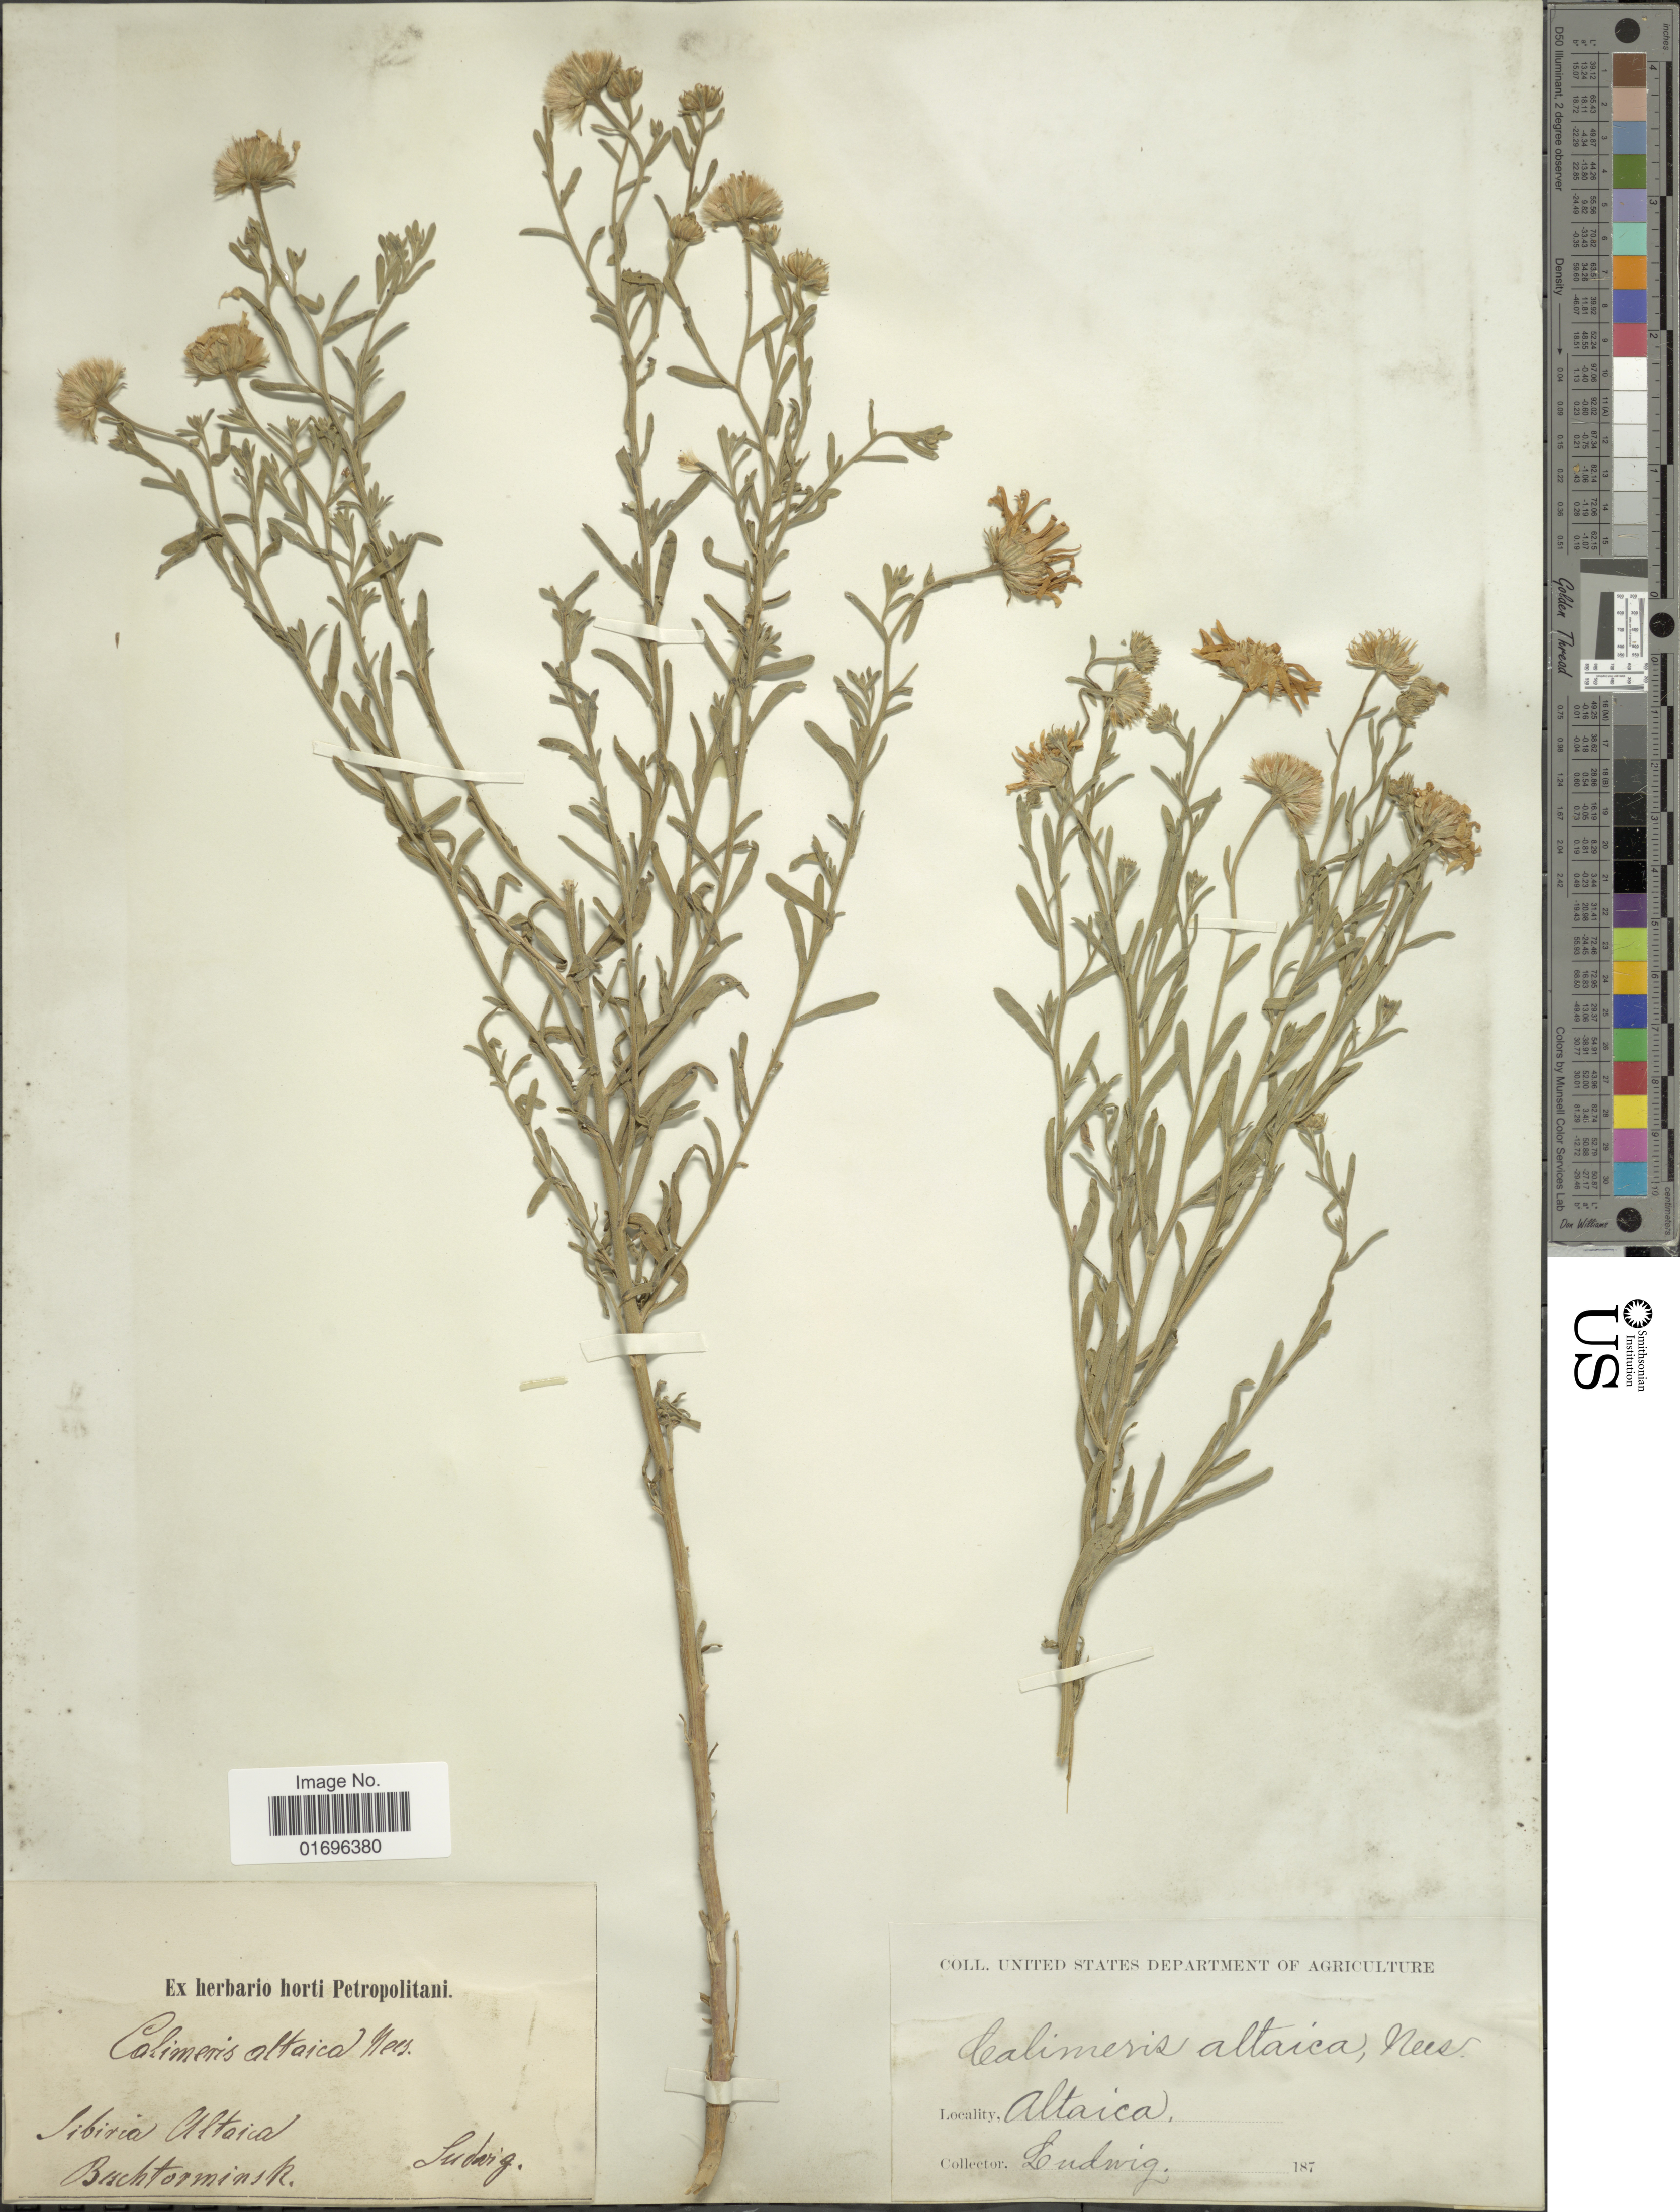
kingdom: Plantae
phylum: Tracheophyta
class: Magnoliopsida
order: Asterales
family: Asteraceae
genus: Aster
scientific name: Aster altaicus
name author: Willd.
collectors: Ludwig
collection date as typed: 187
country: Kazakhstan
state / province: East Kazakhstan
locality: Sibiria Altaica, Buchtorminsk.